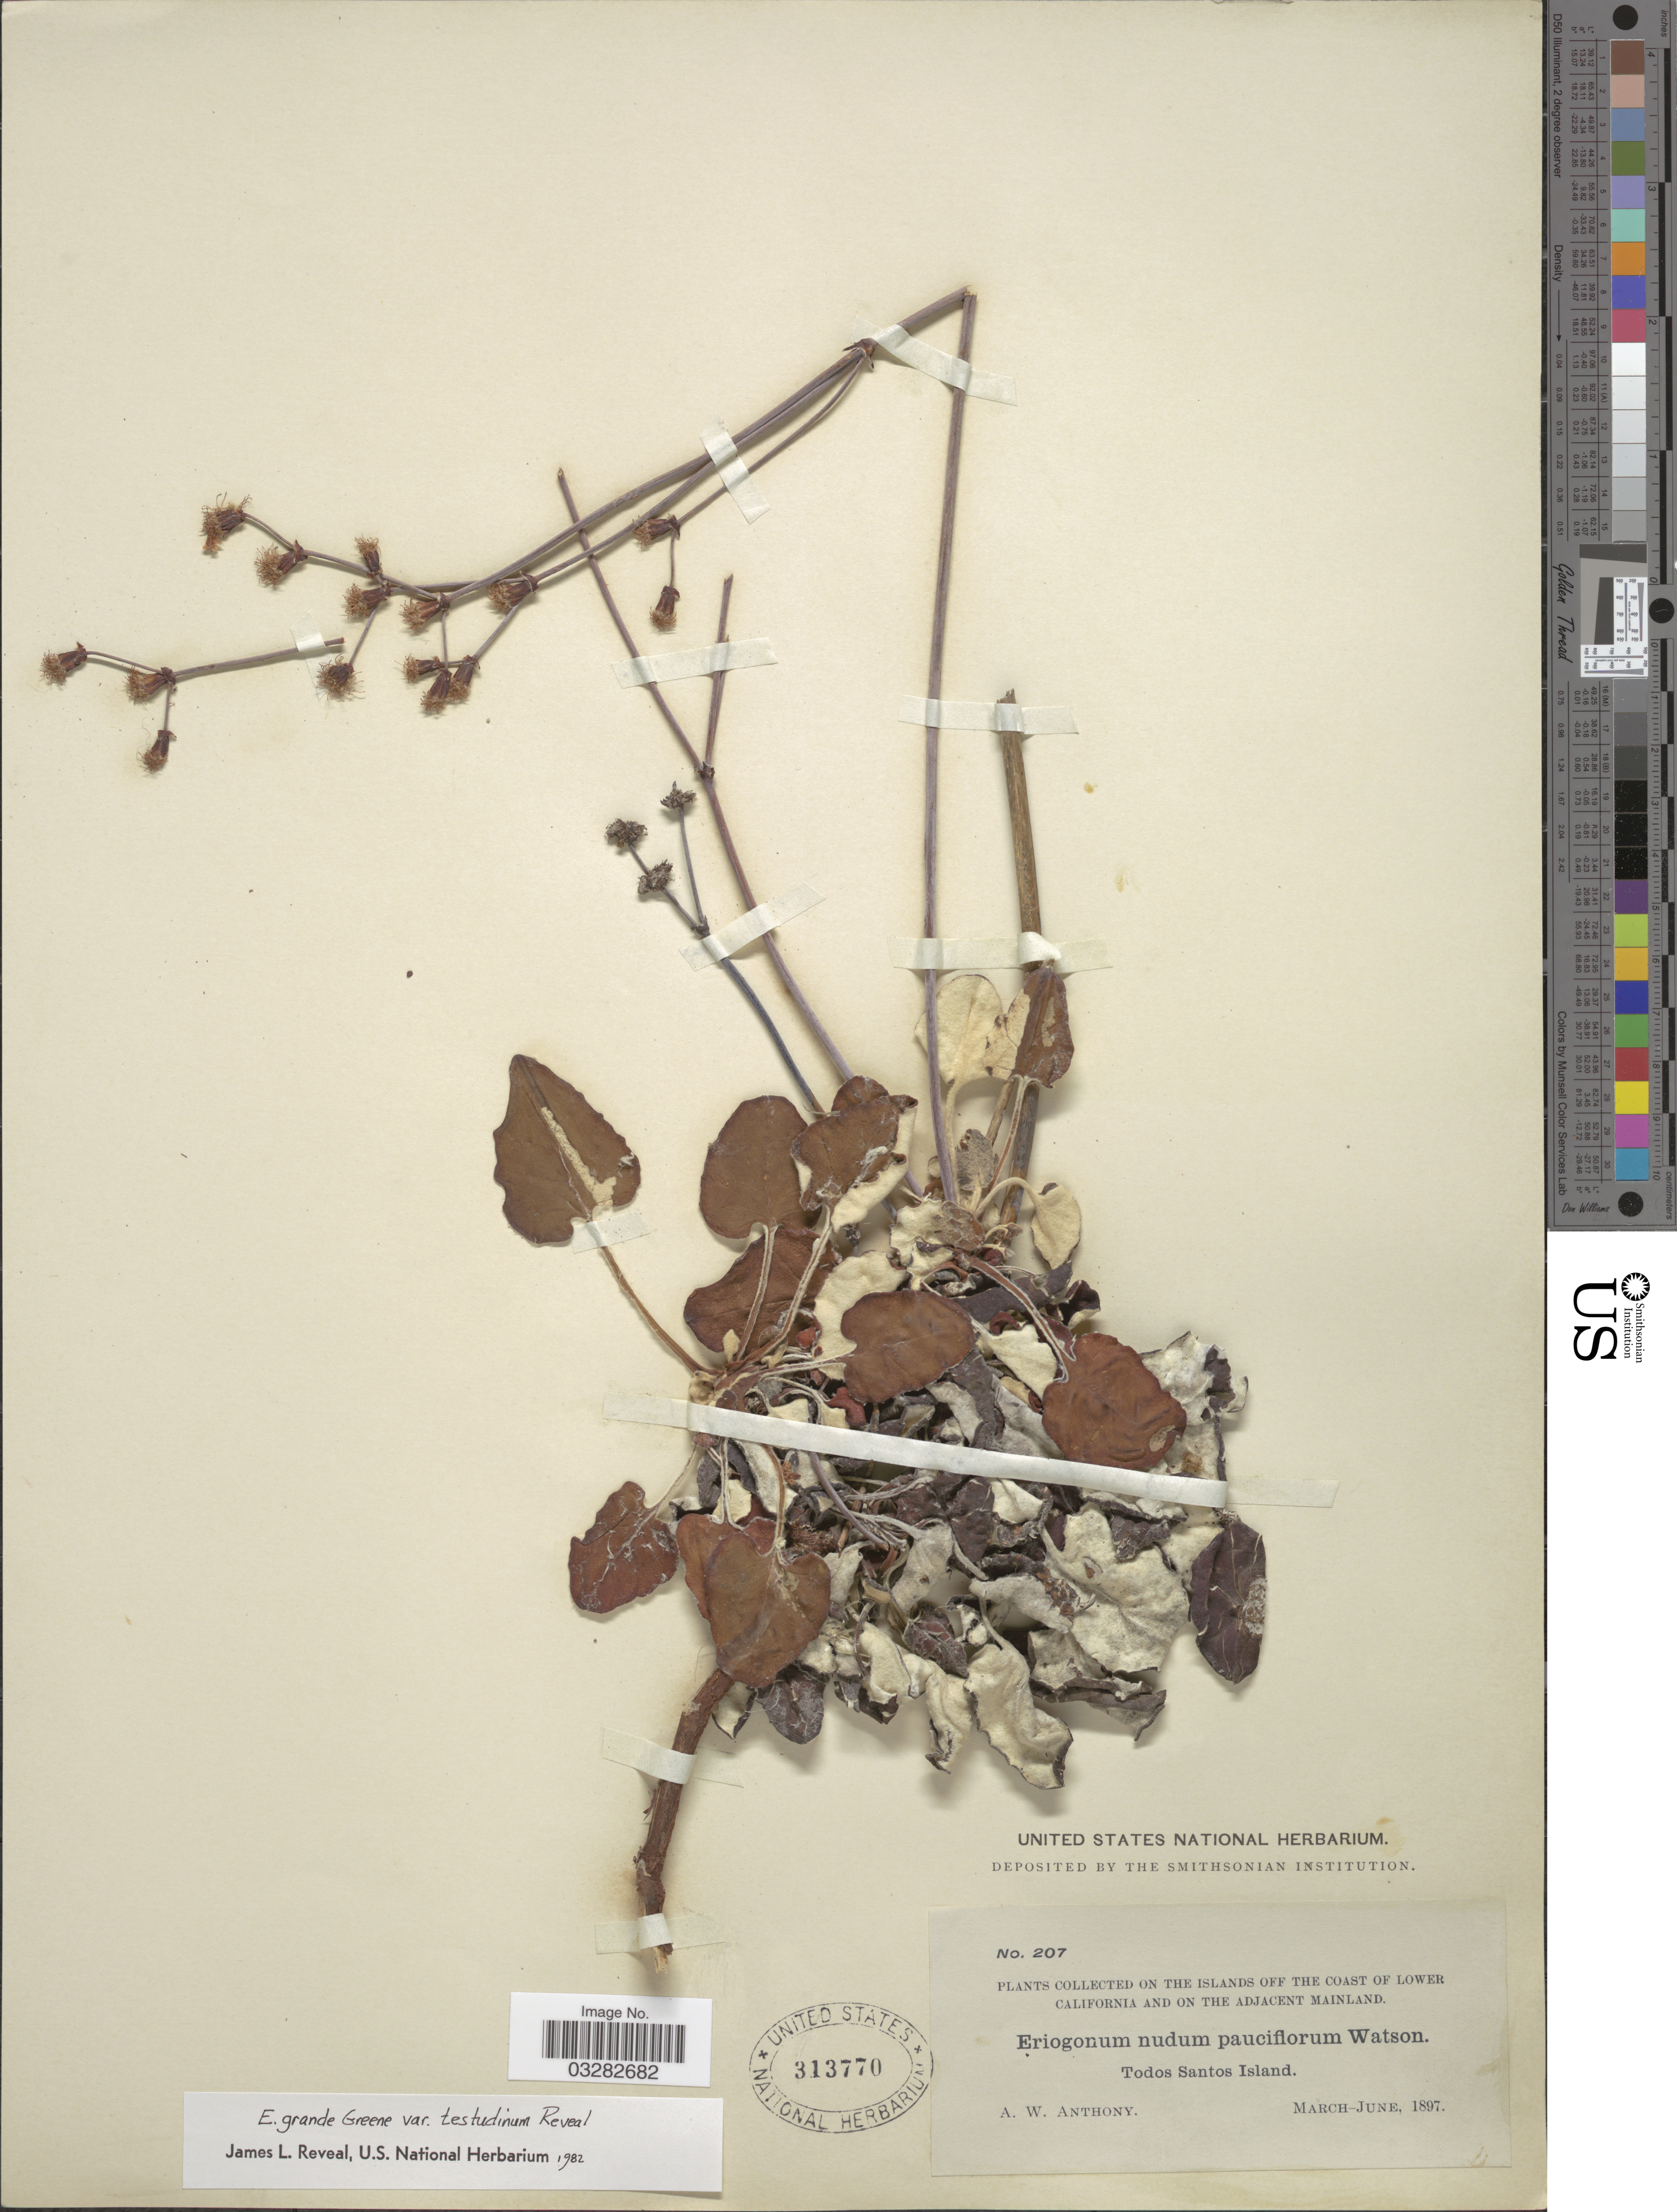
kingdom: Plantae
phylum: Tracheophyta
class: Magnoliopsida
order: Caryophyllales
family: Polygonaceae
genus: Eriogonum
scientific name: Eriogonum grande var. testudinum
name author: Reveal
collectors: A. W. Anthony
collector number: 207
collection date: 1897-03/1897-06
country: Mexico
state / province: Baja California Norte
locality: On the Islands off the coast of Lower California and on the adjacent Mainland. Todos Santos Island.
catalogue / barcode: US 313770